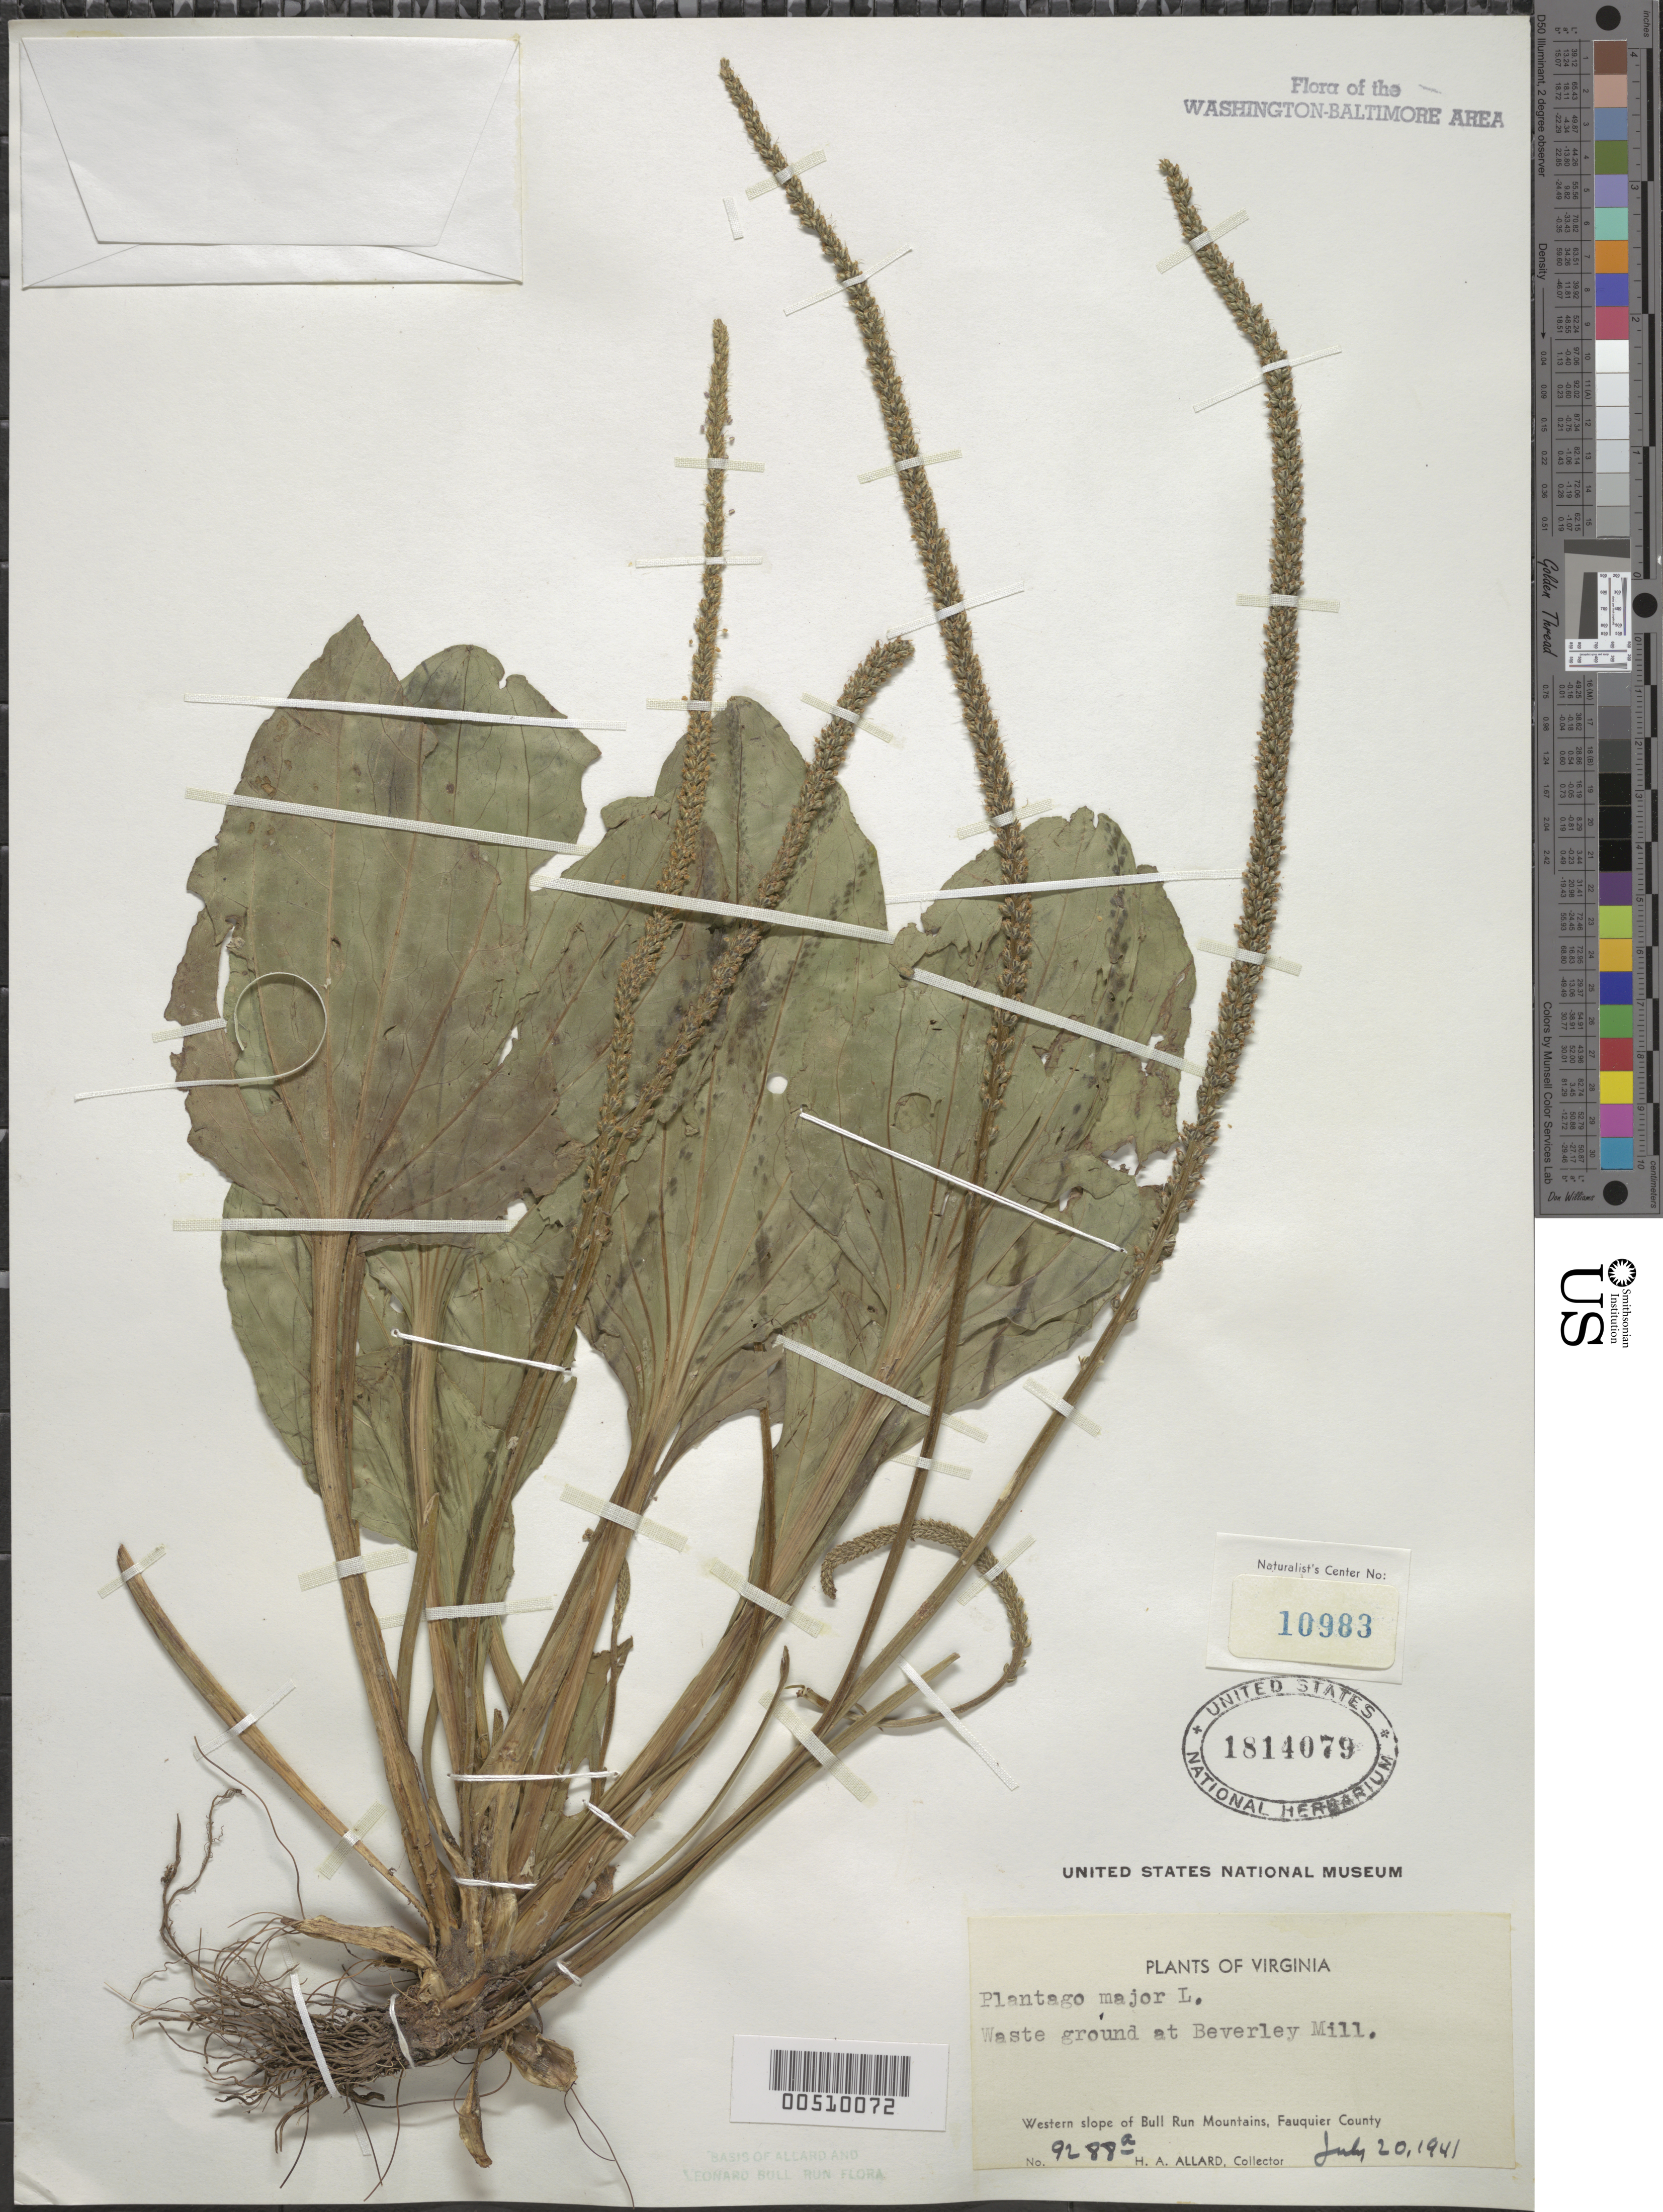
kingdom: Plantae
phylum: Tracheophyta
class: Magnoliopsida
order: Lamiales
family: Plantaginaceae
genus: Plantago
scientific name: Plantago major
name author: L.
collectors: H. A. Allard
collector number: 9288A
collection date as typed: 20 Jul 1941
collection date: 1941-07-20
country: United States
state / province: Virginia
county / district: Fauquier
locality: Bull Run Mts., Beverley Mill Bull Run Mts.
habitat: Waste ground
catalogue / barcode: US 1814079